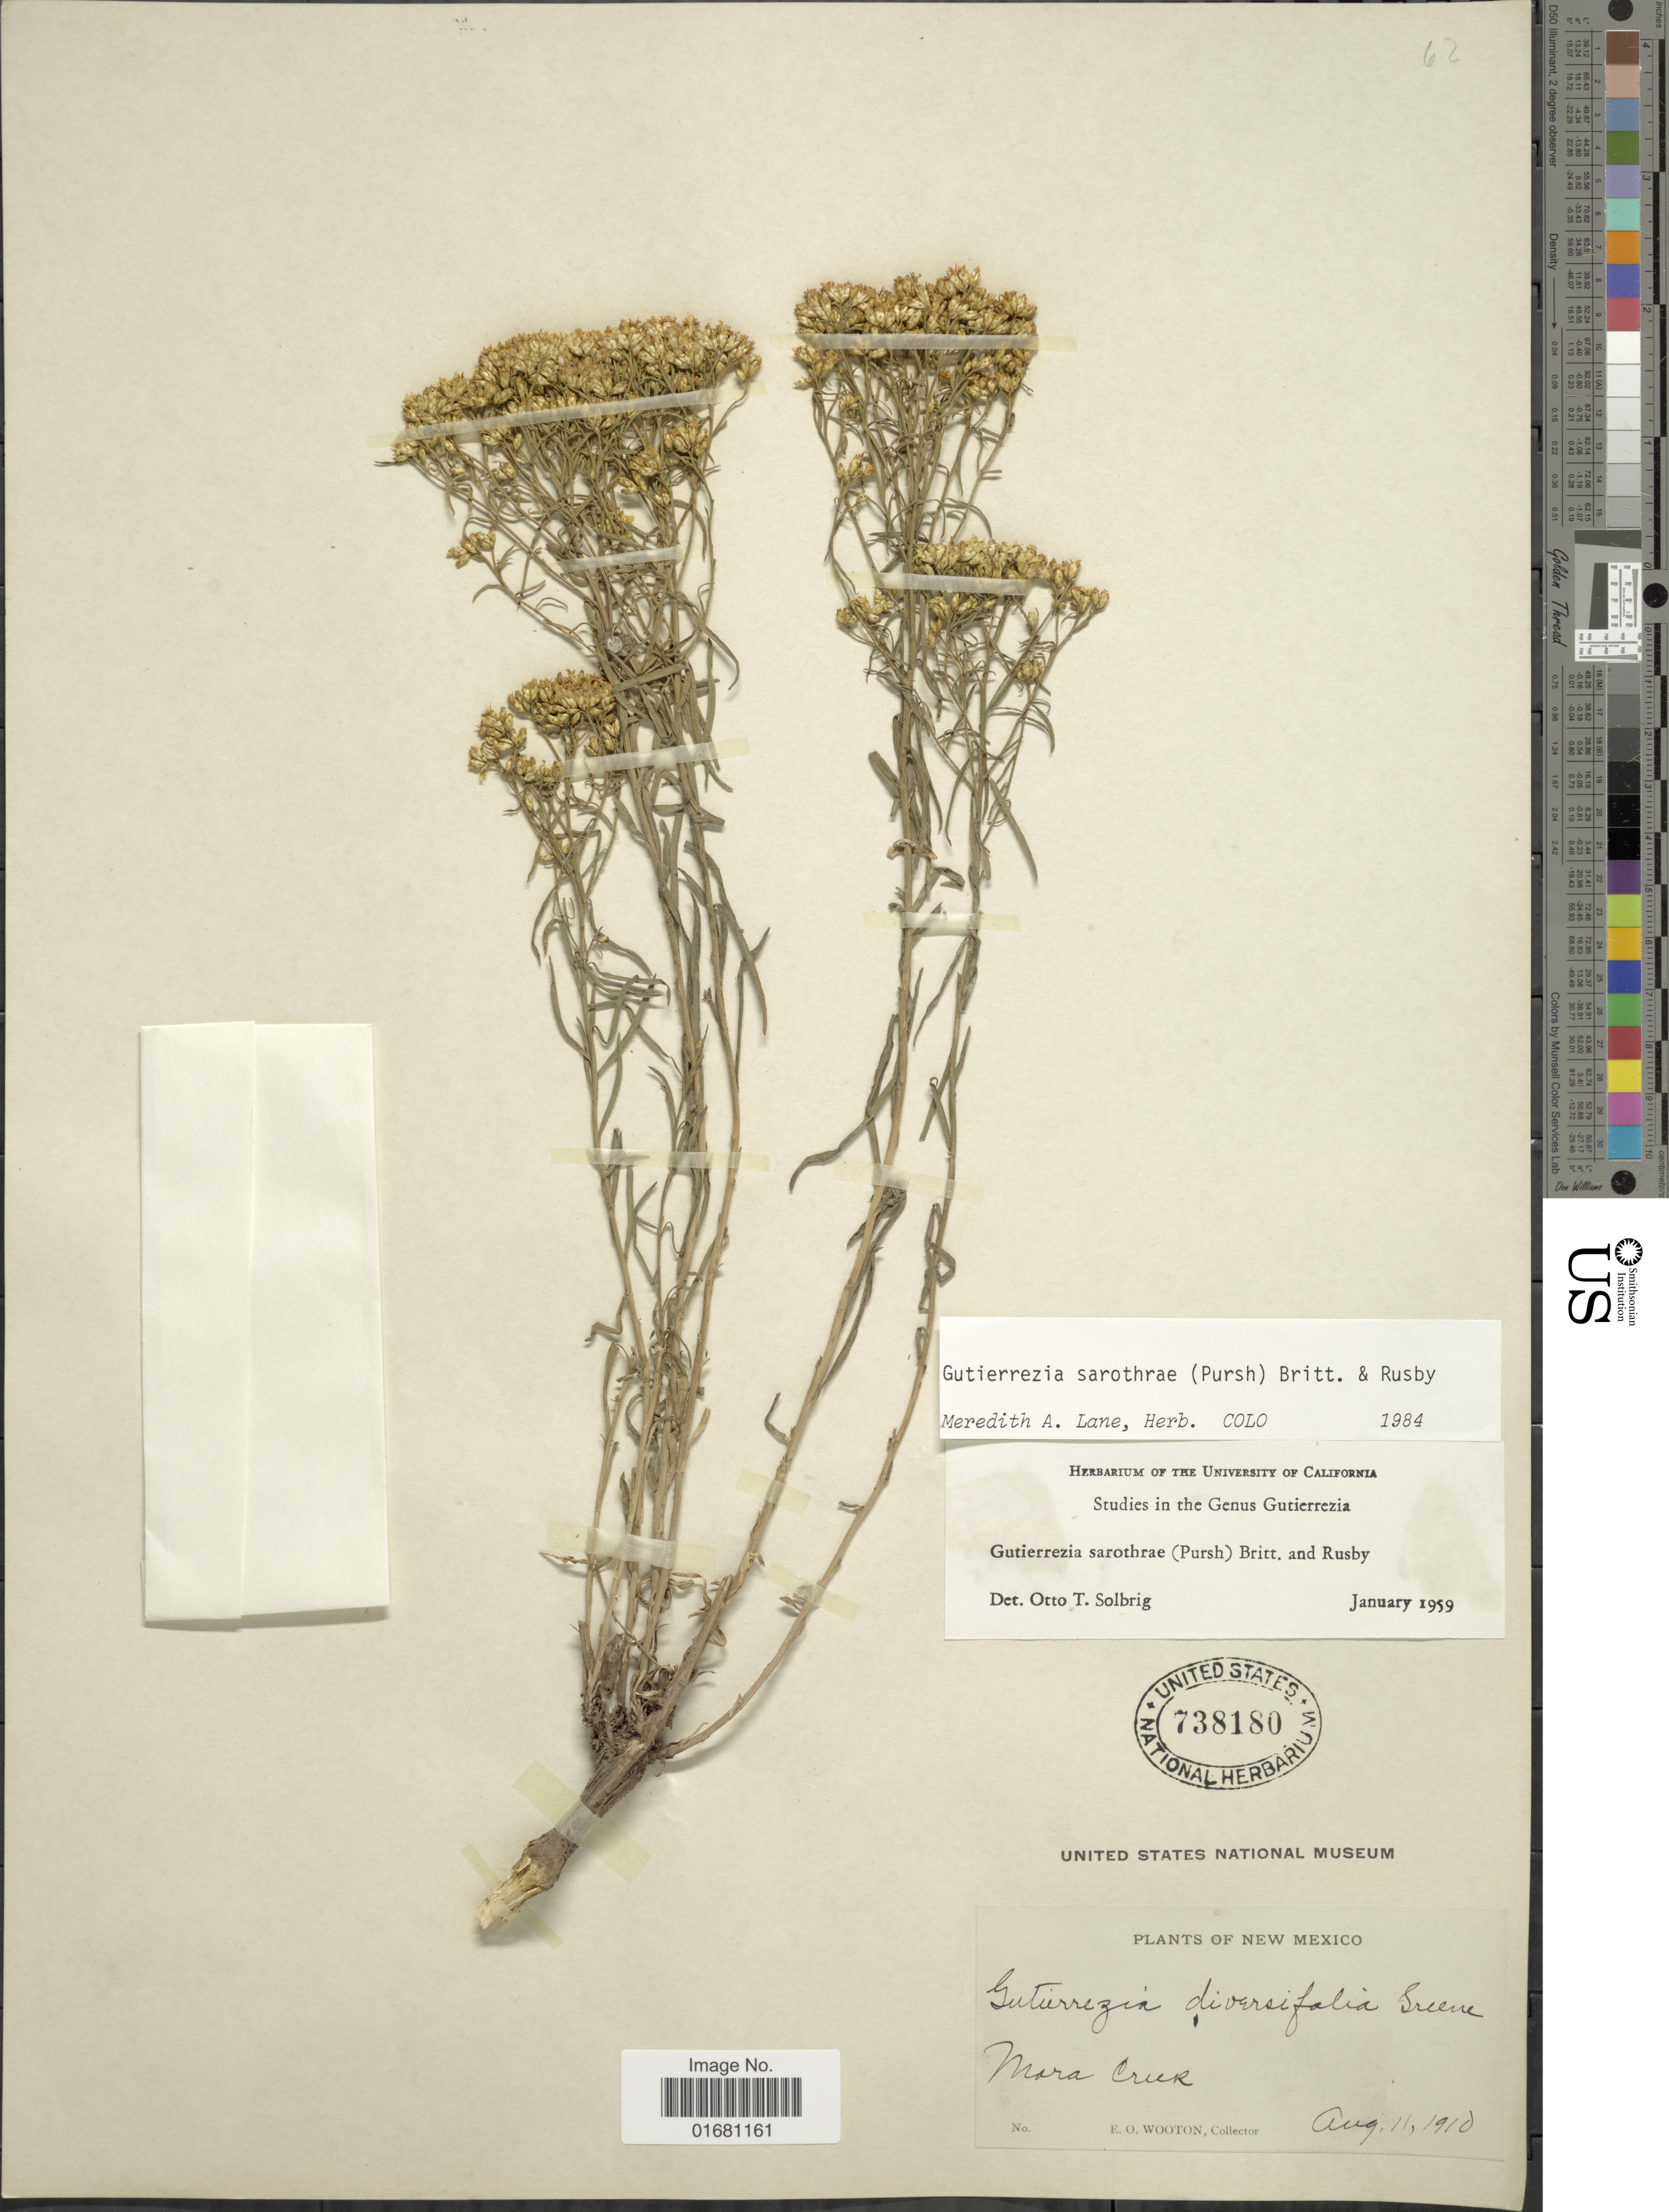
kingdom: Plantae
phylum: Tracheophyta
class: Magnoliopsida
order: Asterales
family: Asteraceae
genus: Gutierrezia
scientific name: Gutierrezia sarothrae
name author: (Pursh) Britton & Rusby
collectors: E. O. Wooton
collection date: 1910-09-11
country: United States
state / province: New Mexico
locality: Mora Creek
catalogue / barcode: US 738180